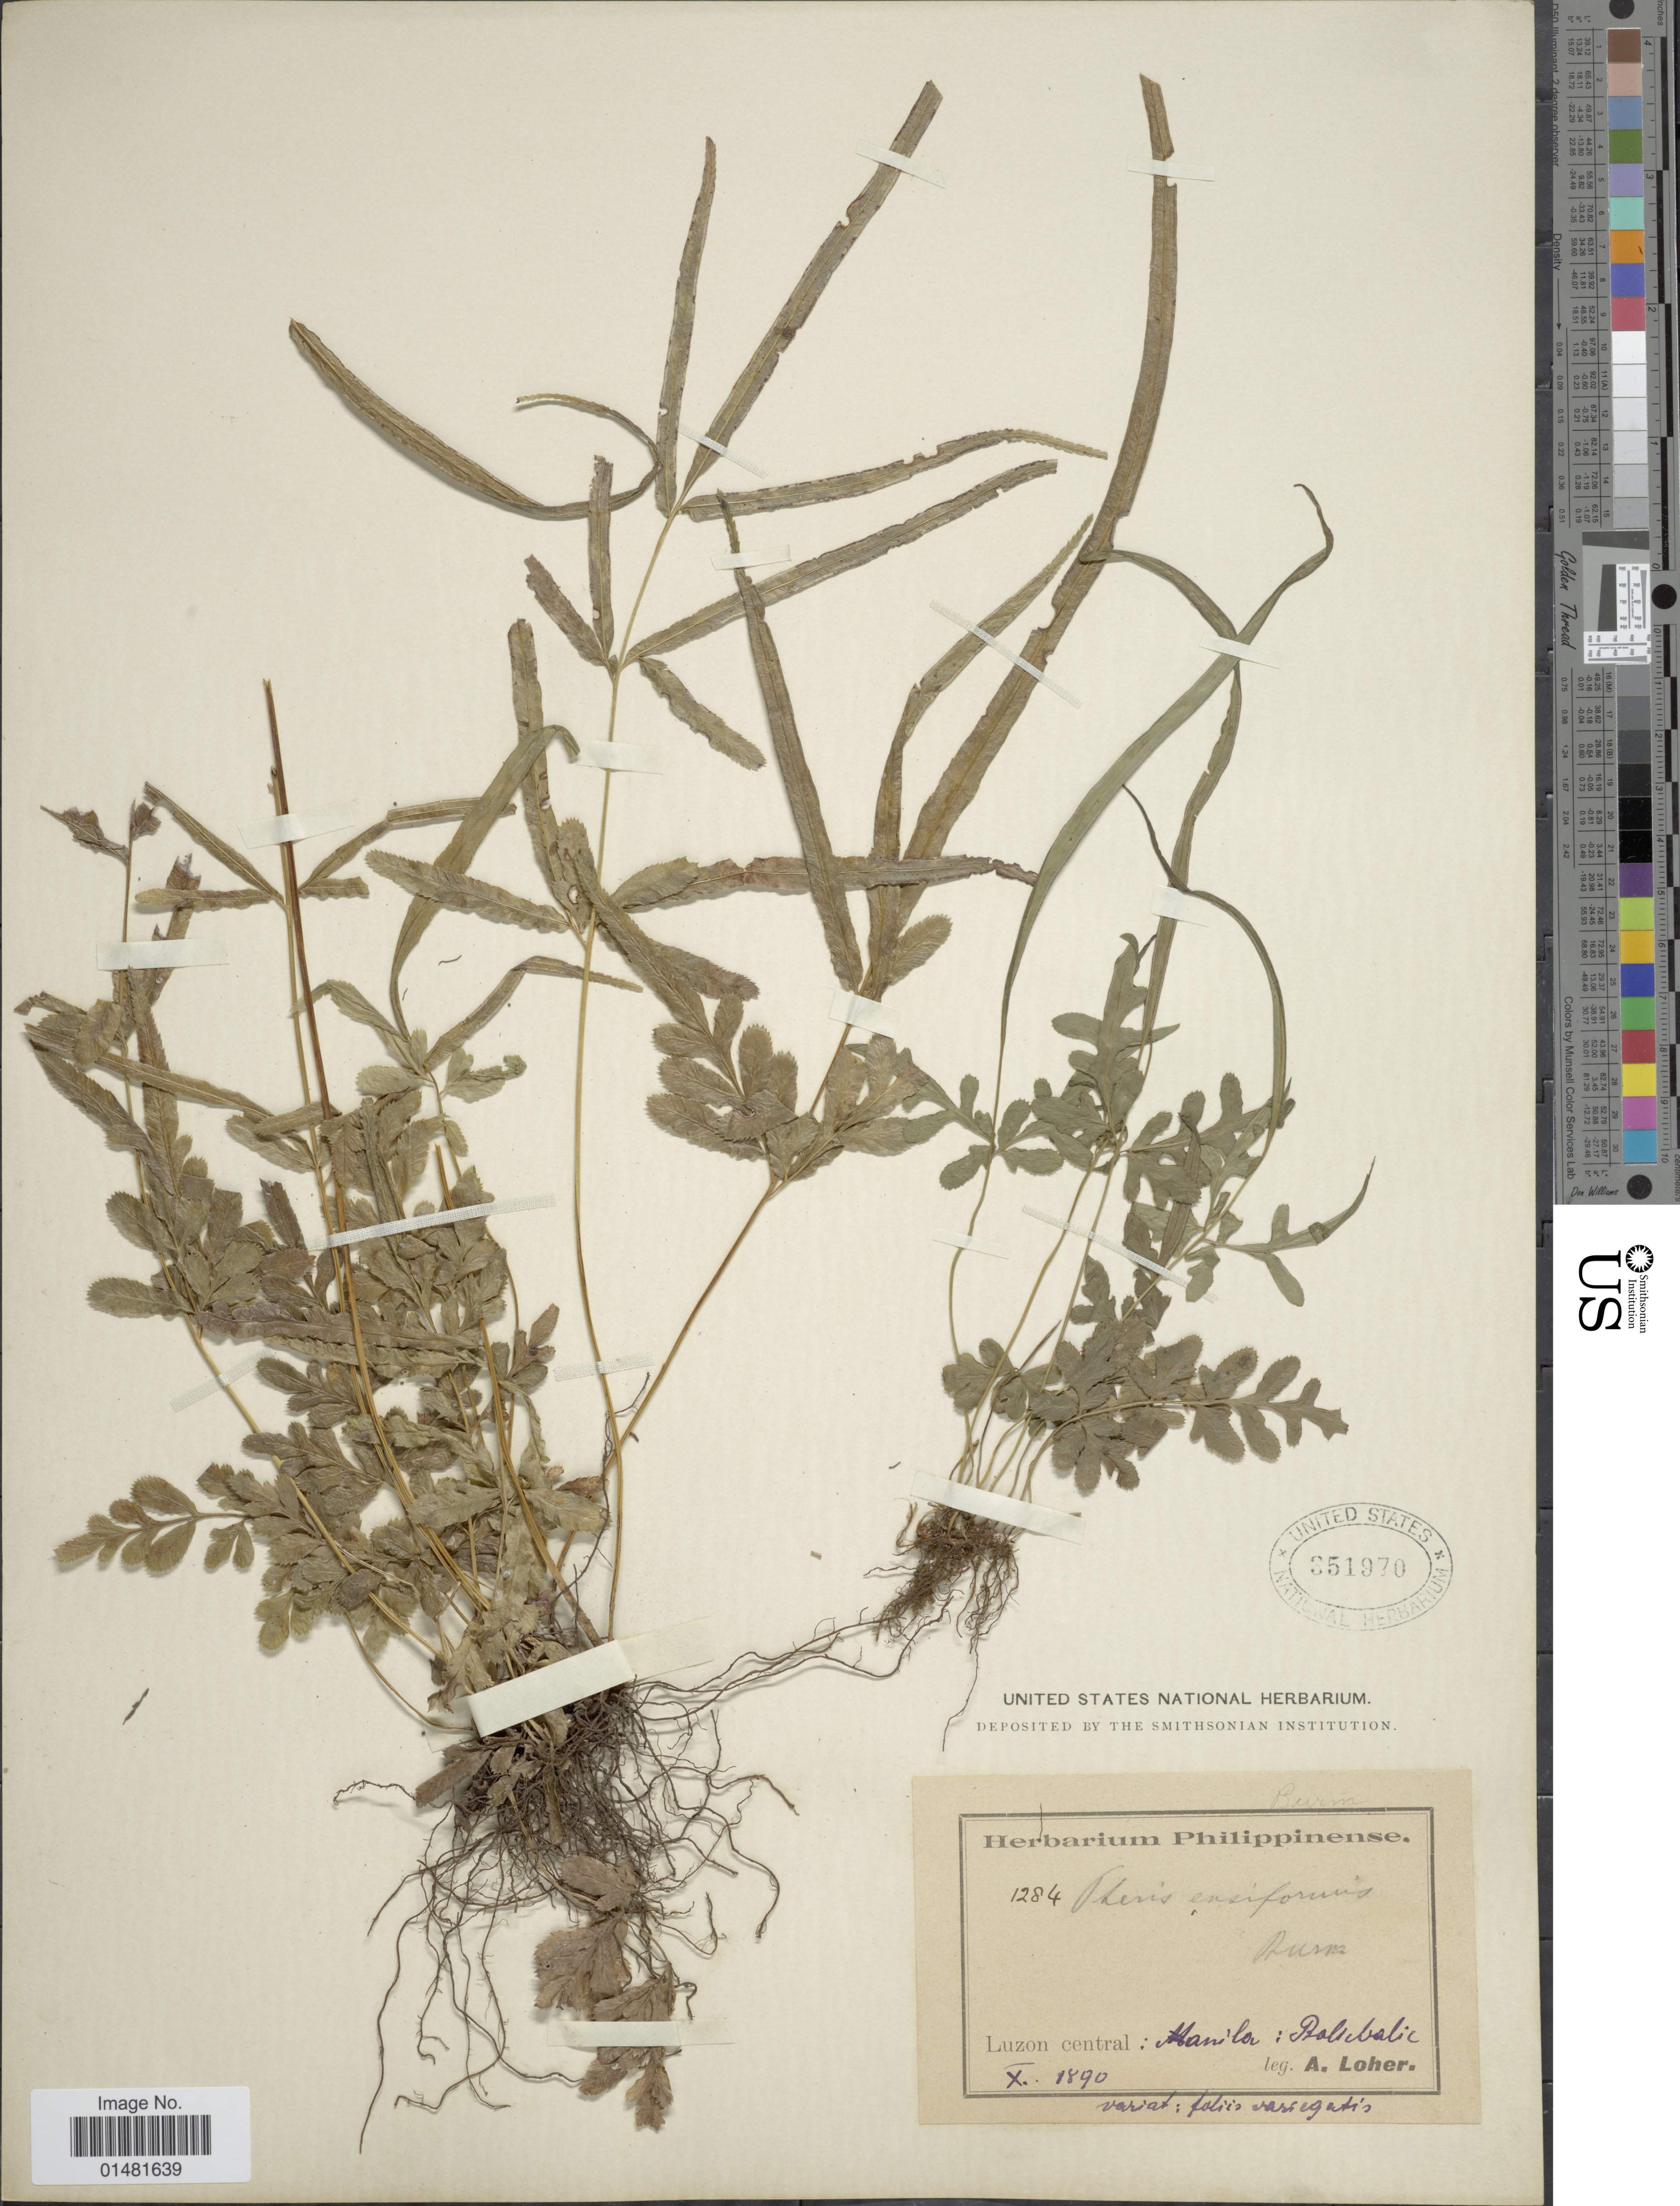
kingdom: Plantae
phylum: Tracheophyta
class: Polypodiopsida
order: Polypodiales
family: Pteridaceae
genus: Pteris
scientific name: Pteris ensiformis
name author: Burm. f.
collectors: A. Loher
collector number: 1284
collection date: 1890-10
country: Philippines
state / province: Central Luzon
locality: Manila: Balicbalic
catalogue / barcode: US 351970